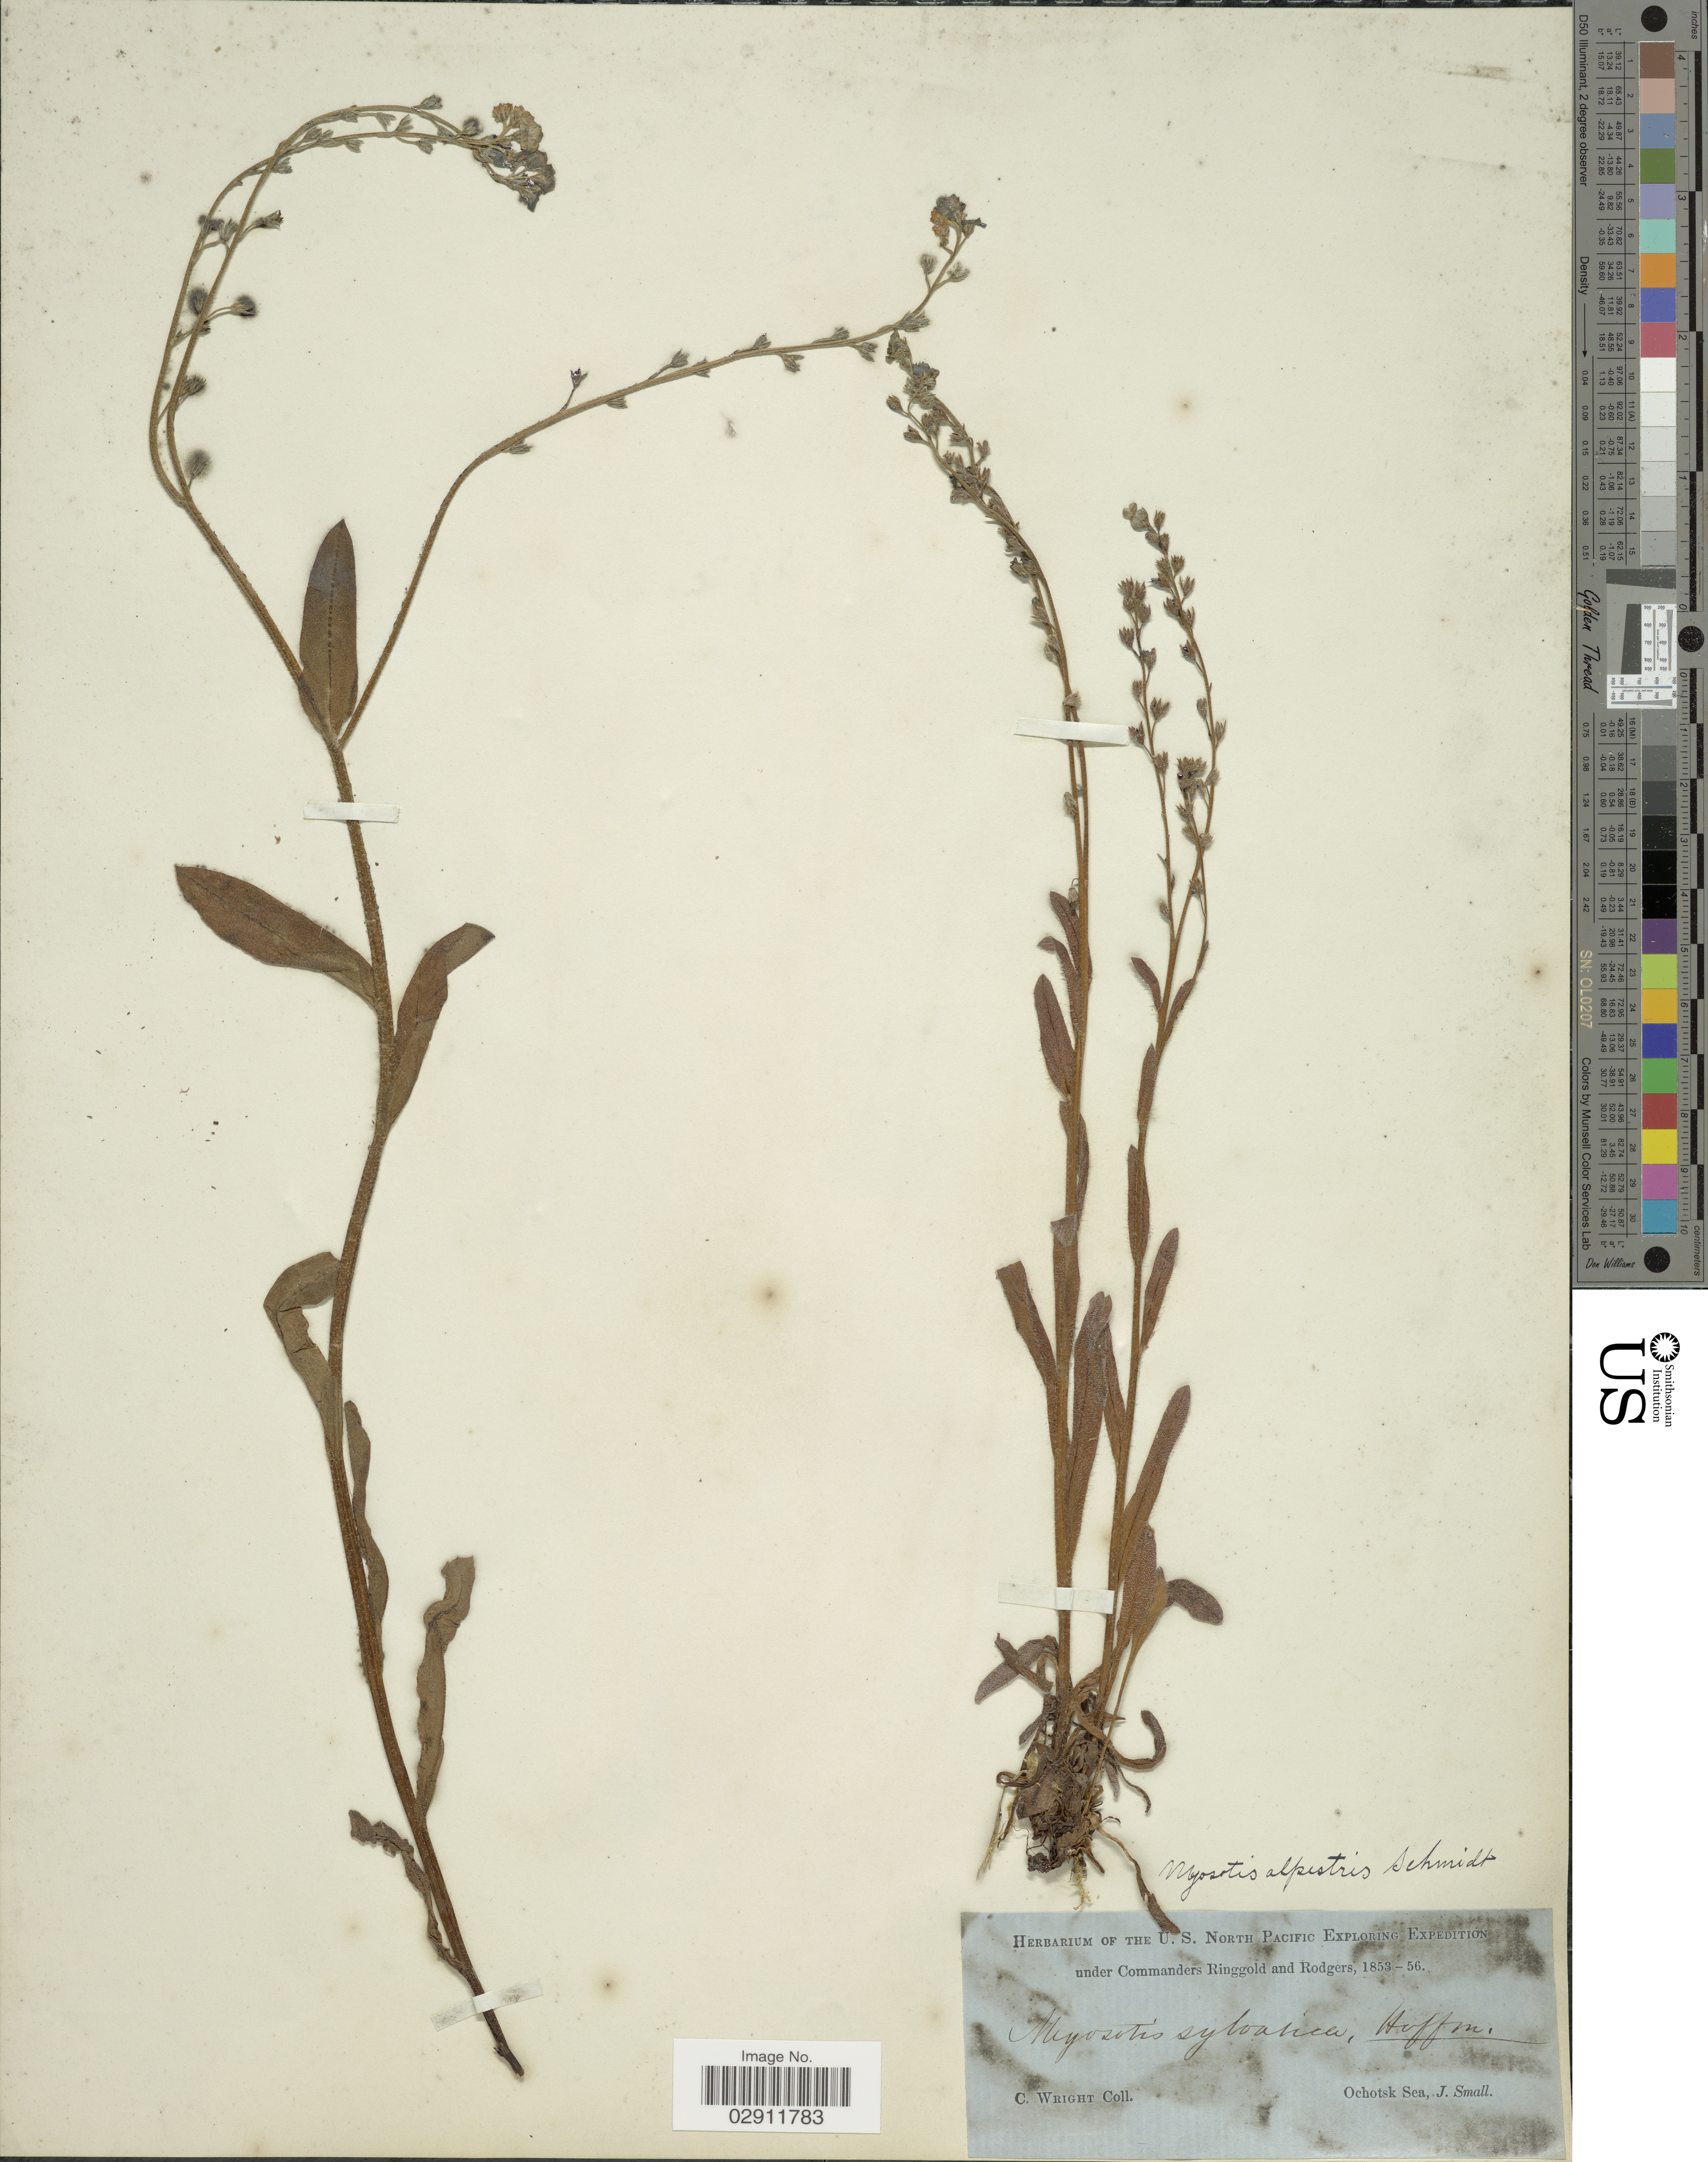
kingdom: Plantae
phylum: Tracheophyta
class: Magnoliopsida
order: Boraginales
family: Boraginaceae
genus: Myosotis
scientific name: Myosotis alpestris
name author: F.W. Schmidt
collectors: C. Wright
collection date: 1853/1856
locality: Ochotsk Sea.